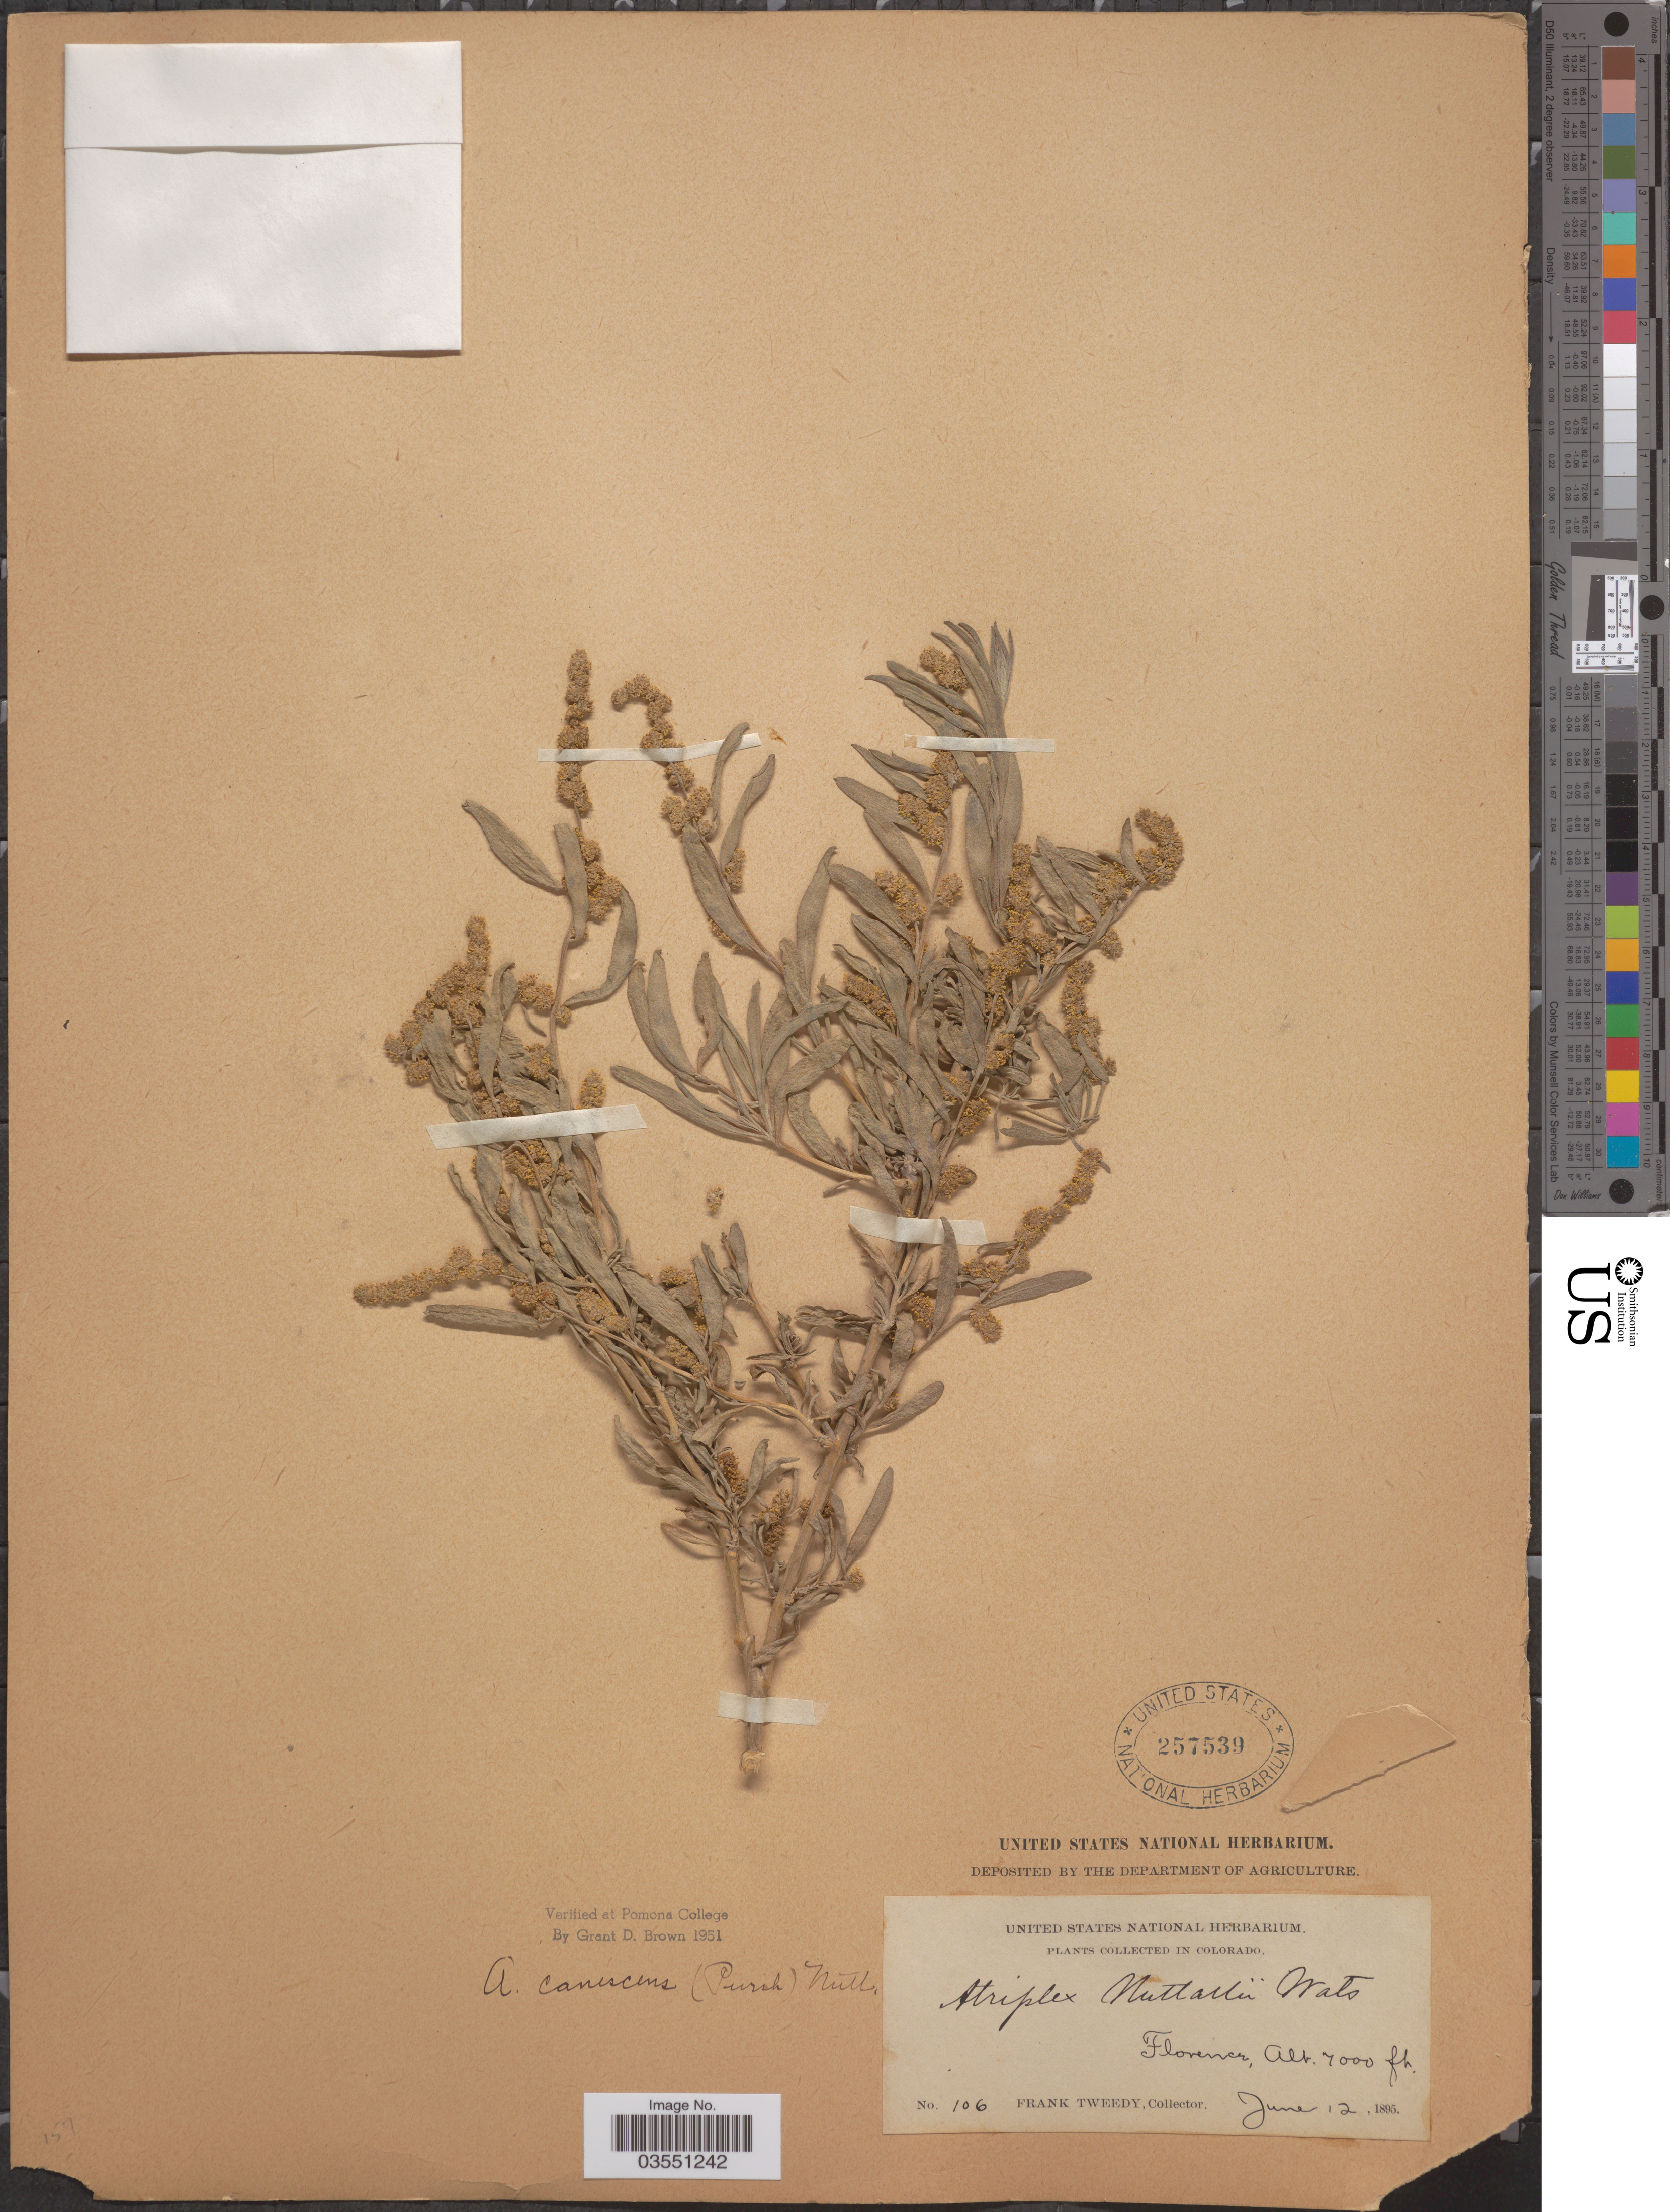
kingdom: Plantae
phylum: Tracheophyta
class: Magnoliopsida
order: Caryophyllales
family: Amaranthaceae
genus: Atriplex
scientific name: Atriplex canescens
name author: (Pursh) Nutt.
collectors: F. Tweedy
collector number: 106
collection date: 1895-06-12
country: United States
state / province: Colorado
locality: Florence.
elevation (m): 2134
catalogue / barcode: US 257539